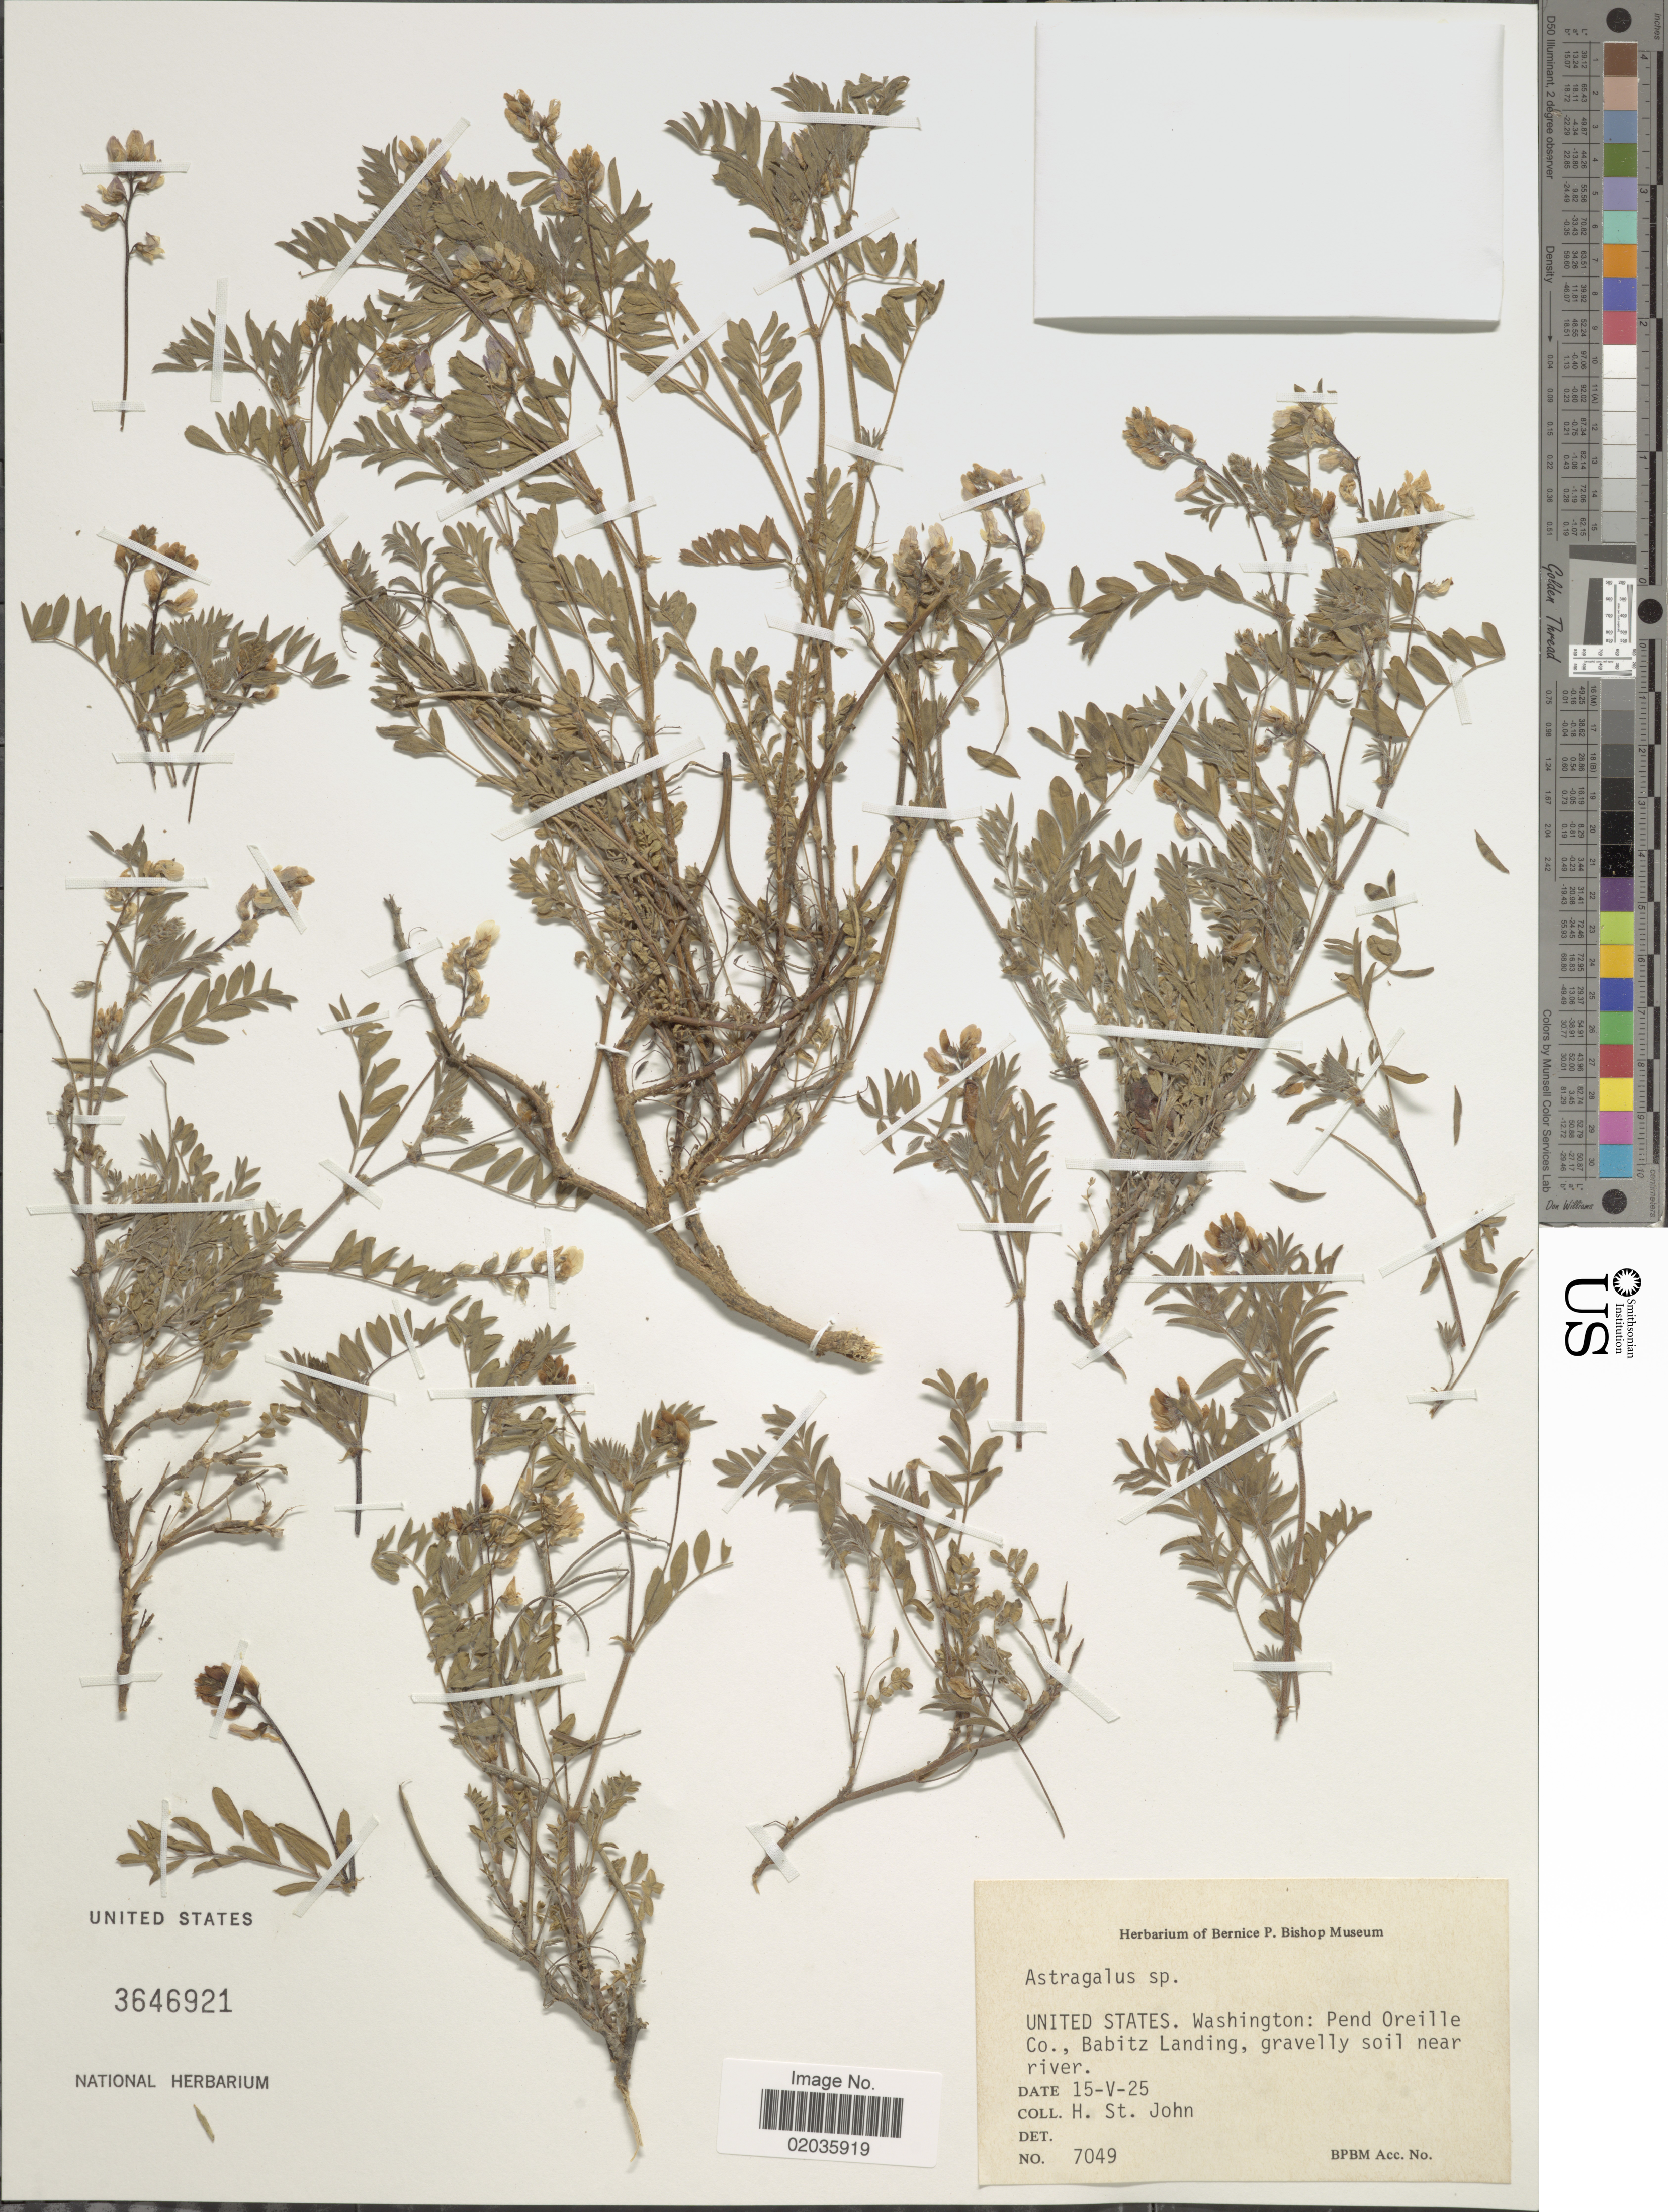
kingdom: Plantae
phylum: Tracheophyta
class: Magnoliopsida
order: Fabales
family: Fabaceae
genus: Astragalus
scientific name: Astragalus sp.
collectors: H. St. John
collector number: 7049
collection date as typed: Transcribed d/m/y: 15/5/25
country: United States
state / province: Washington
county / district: Pend Oreille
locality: United States, Washington: Pend Oreille Co., Babitz Landing.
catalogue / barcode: US 3646921